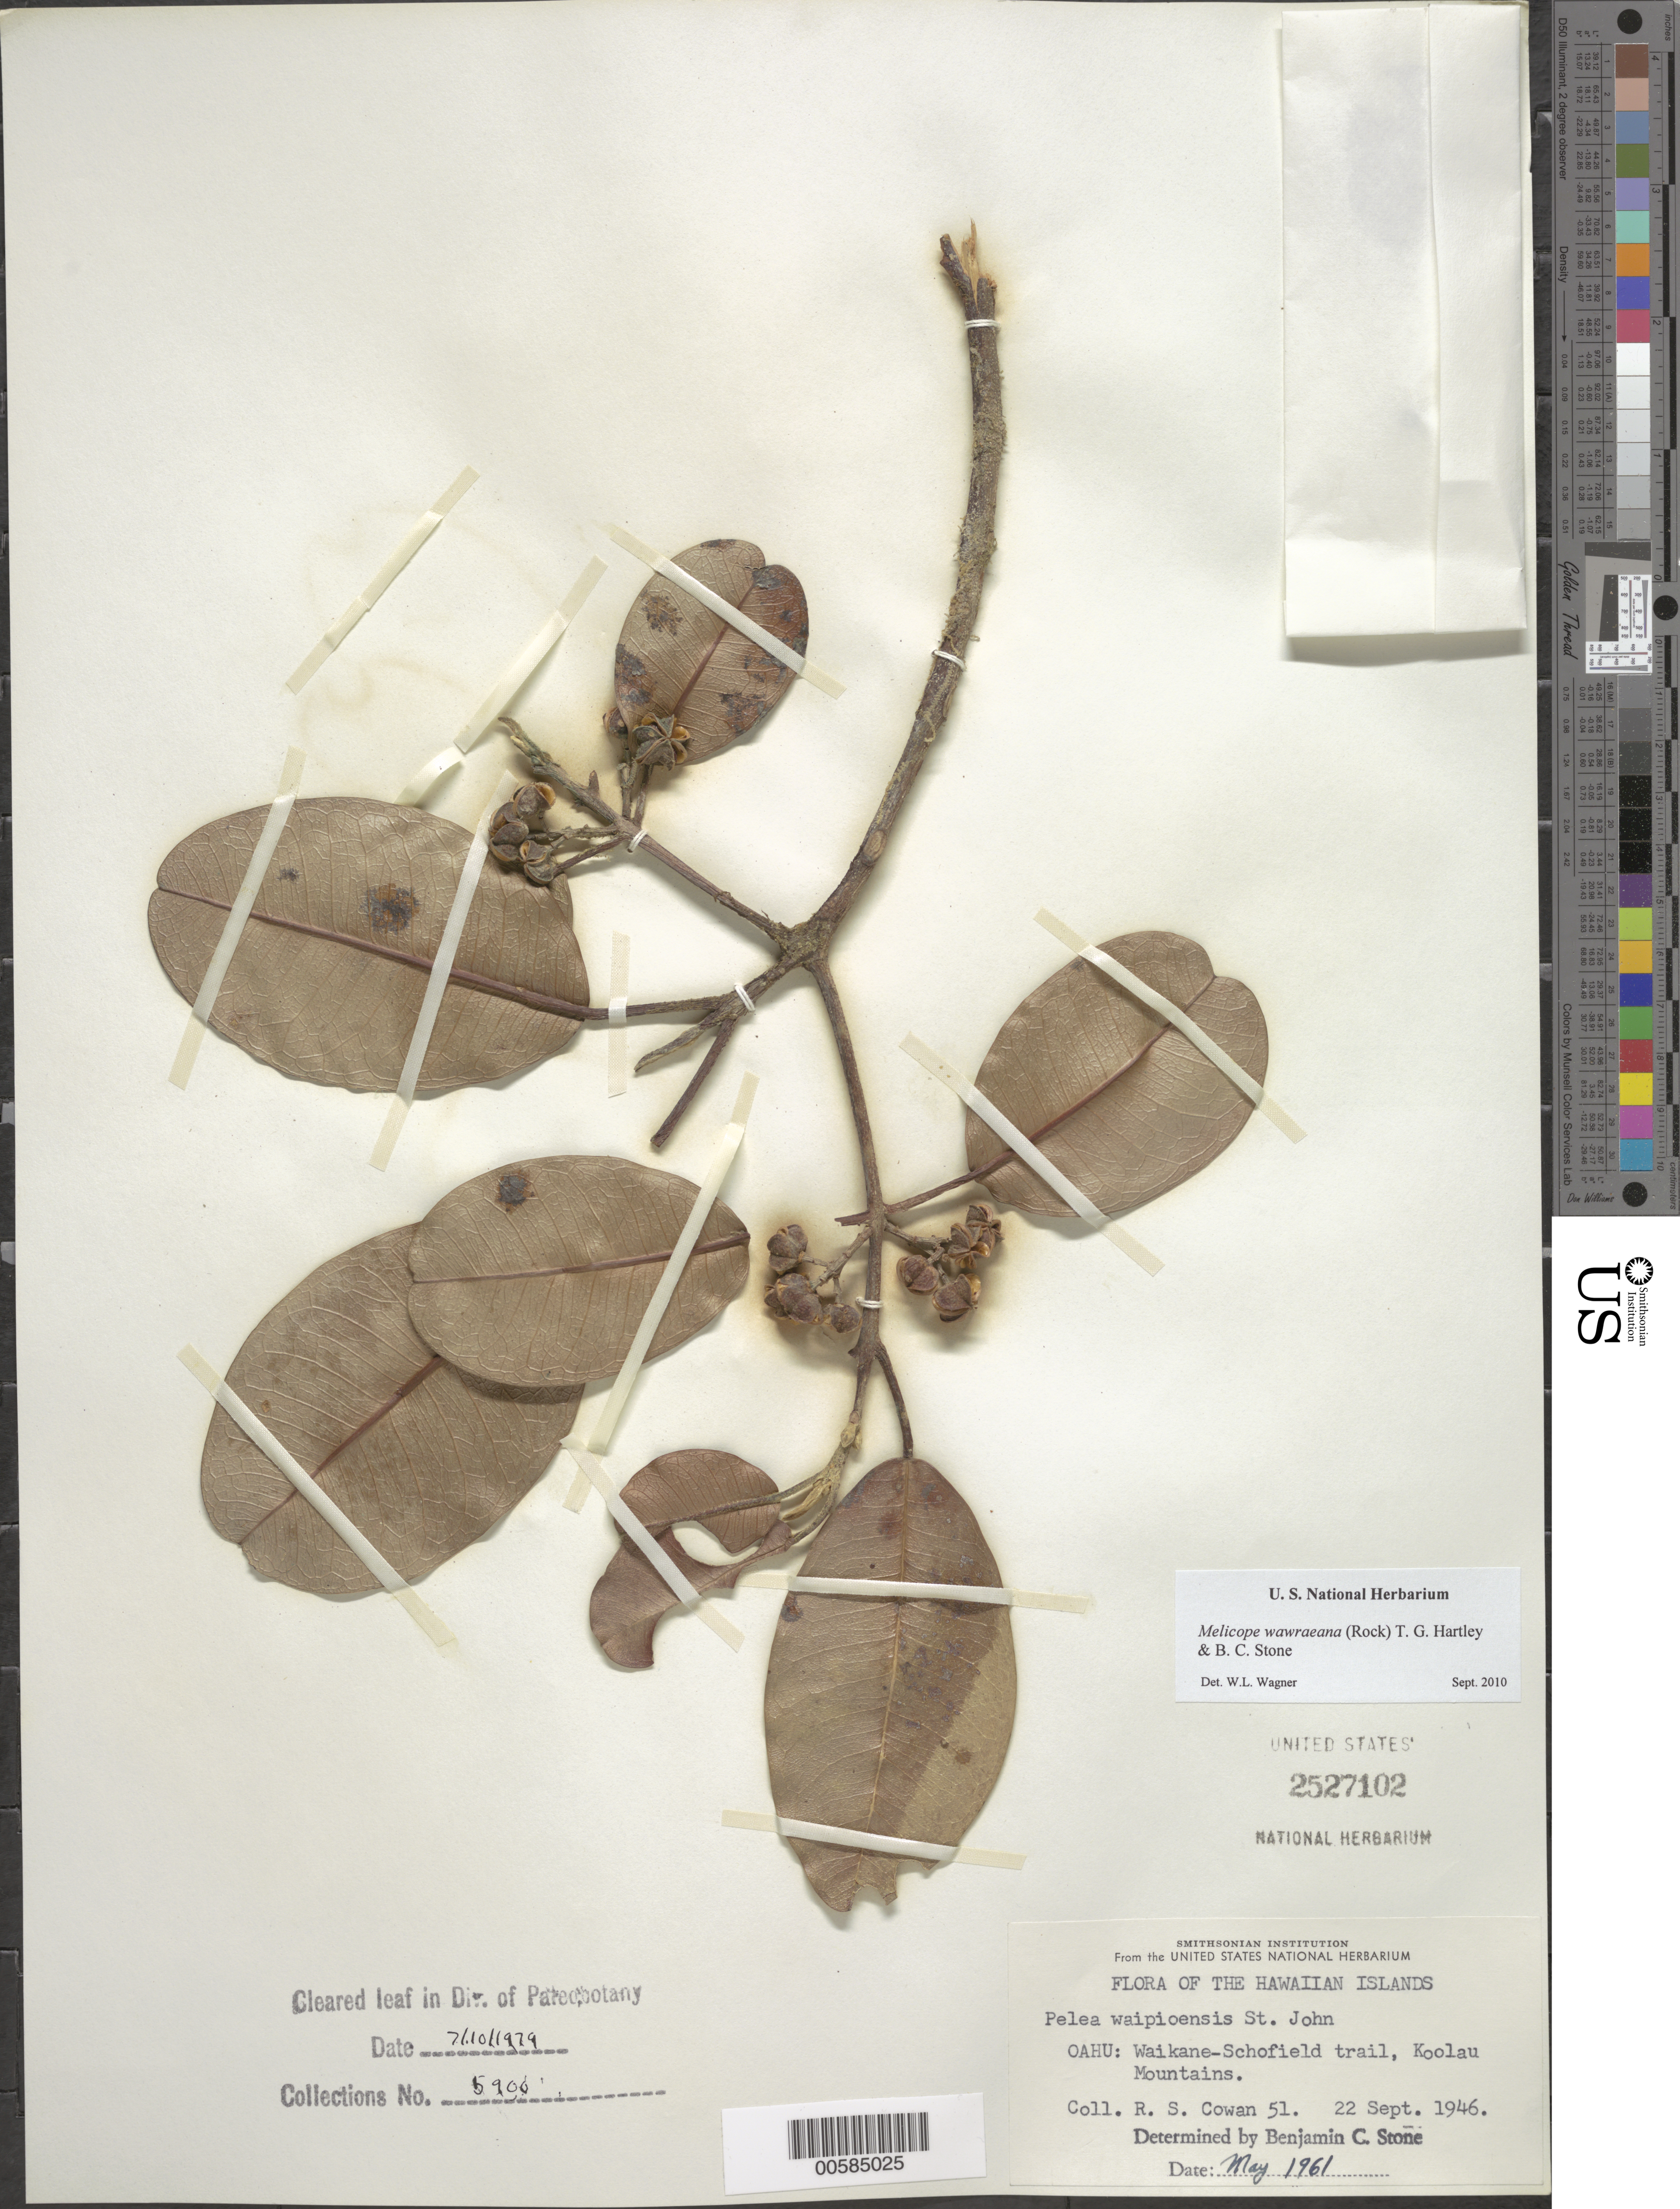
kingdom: Plantae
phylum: Tracheophyta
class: Magnoliopsida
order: Sapindales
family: Rutaceae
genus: Melicope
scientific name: Melicope wawraeana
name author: (H. Lév.) T.G. Hartley & B.C. Stone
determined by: Wagner, W. L., (BOT), Smithsonian Institution - National Museum of Natural History (UNITED STATES)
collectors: R. S. Cowan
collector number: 51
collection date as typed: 22 Sep 1946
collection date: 1946-09-22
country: United States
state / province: Hawaii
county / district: Honolulu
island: Oahu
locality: Waikane-Schofield trail, Koolau Mts.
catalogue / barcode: US 2527102